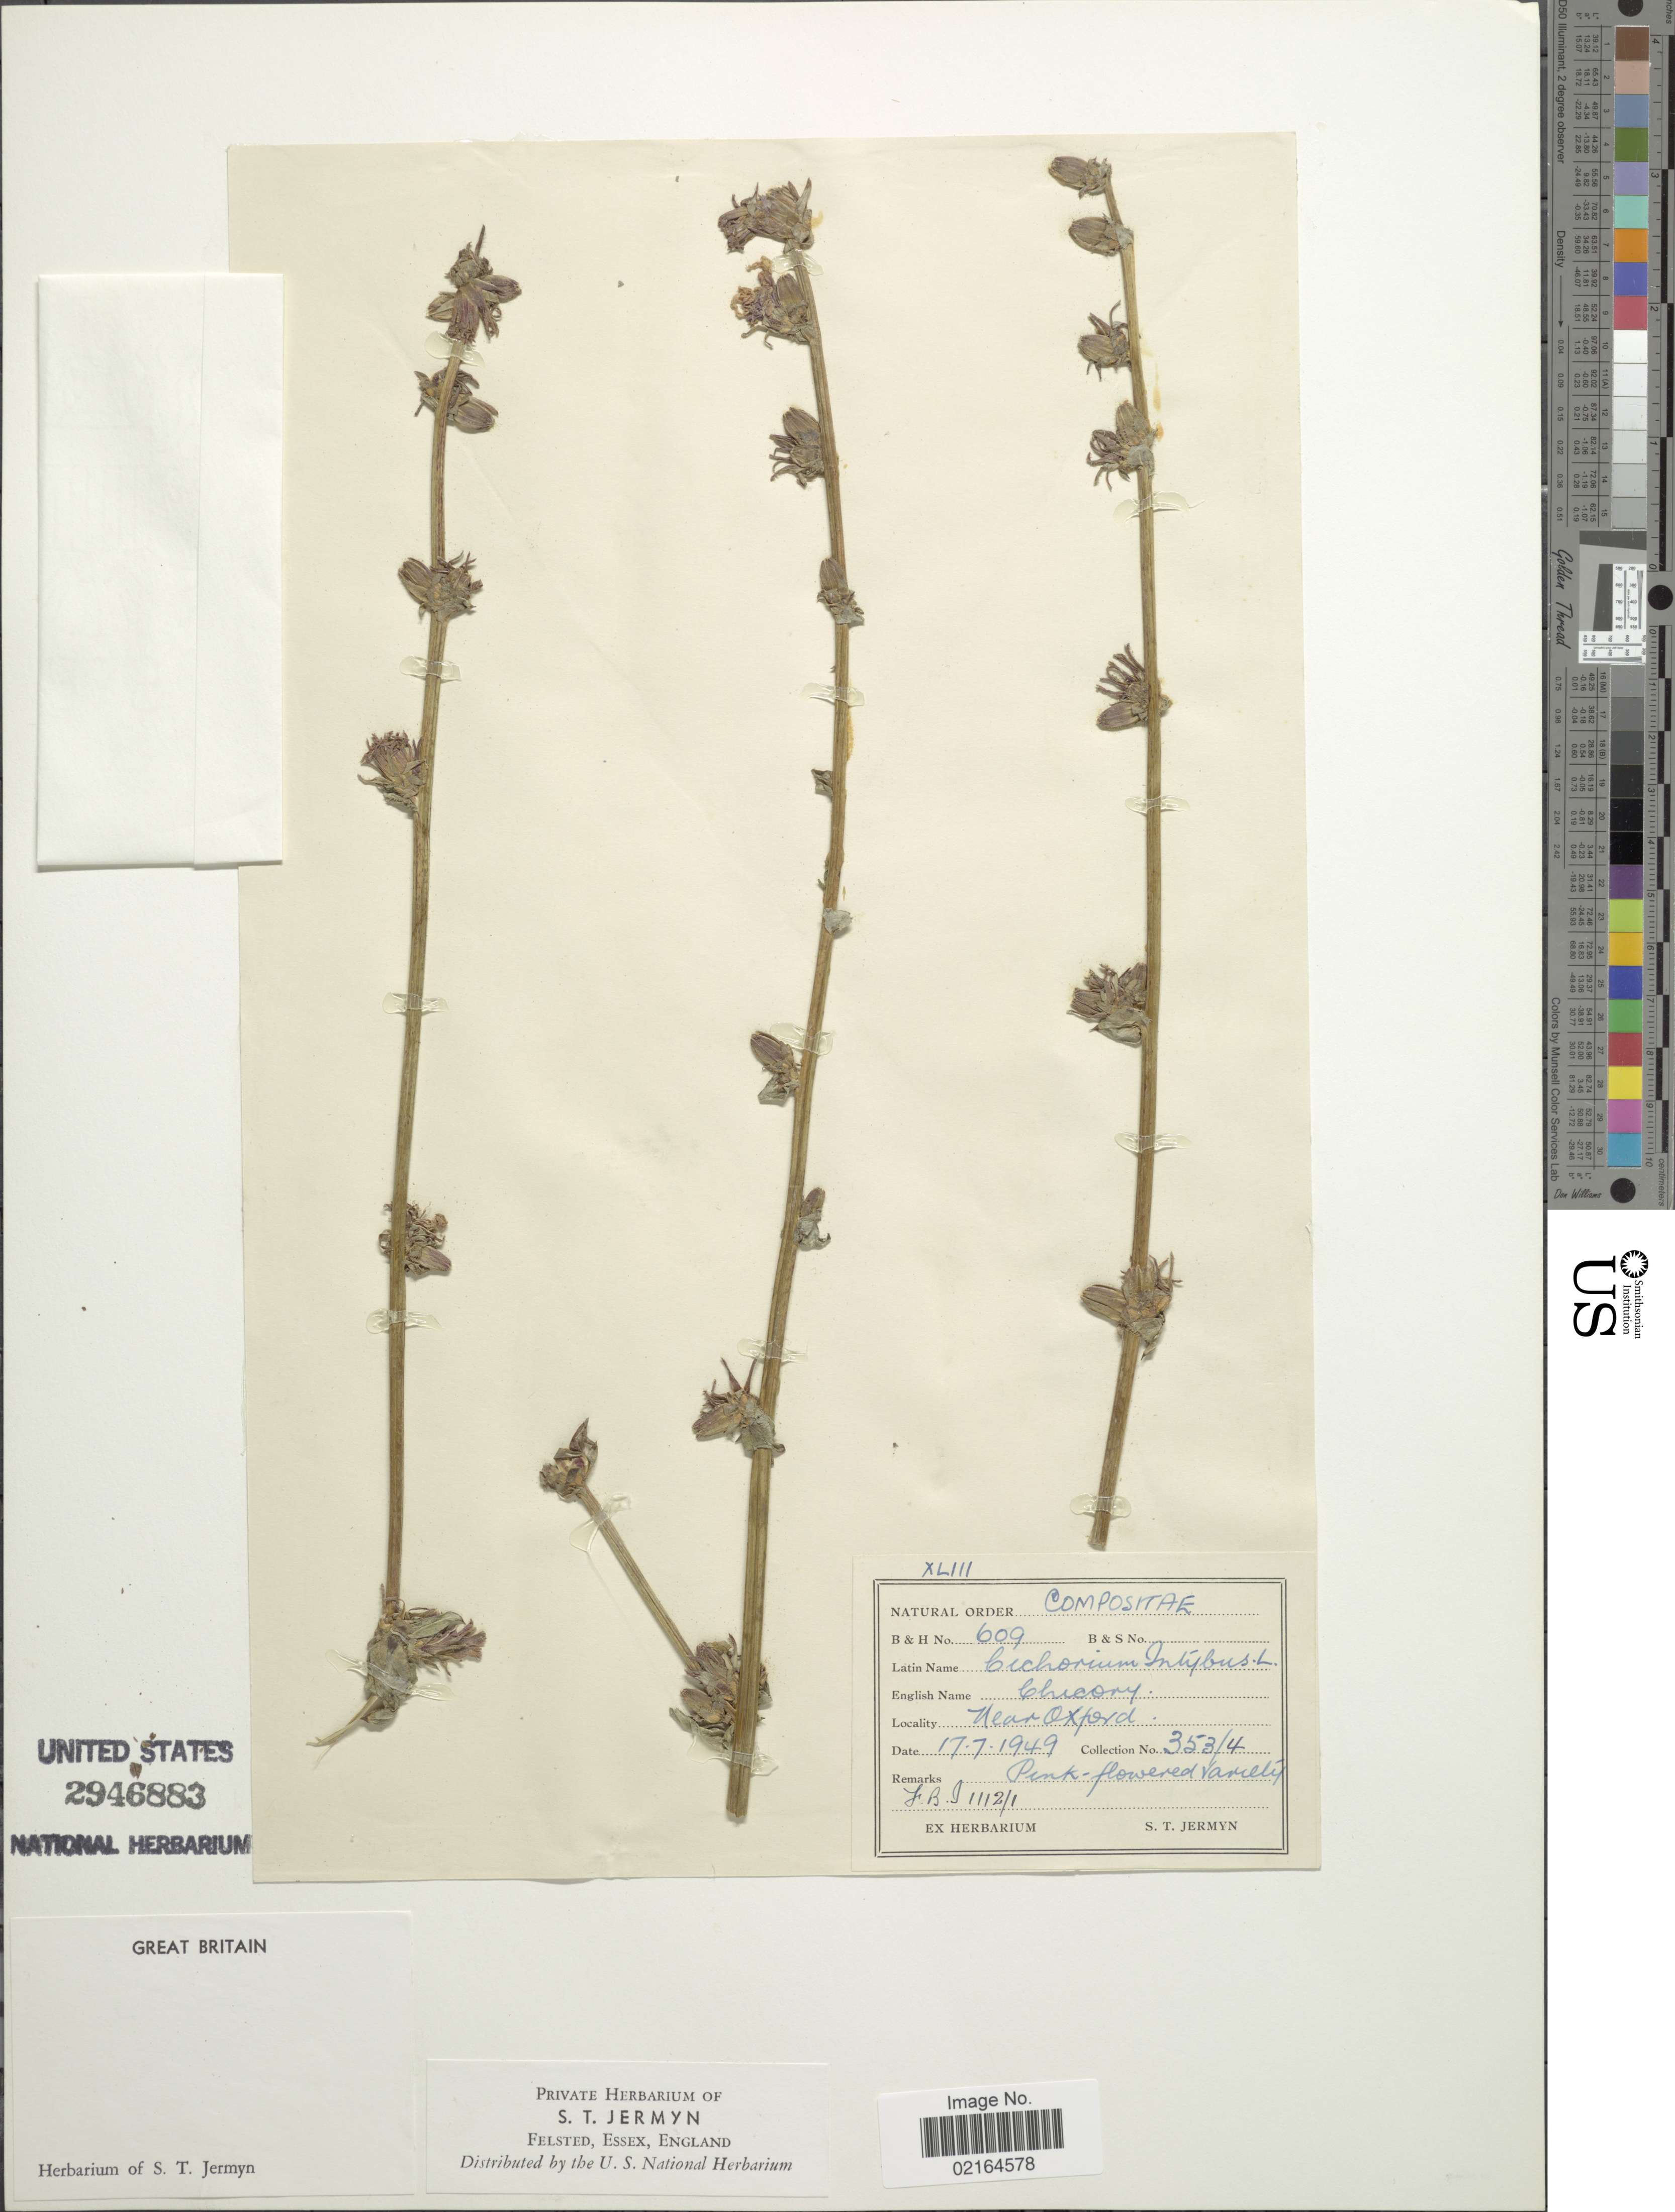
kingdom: Plantae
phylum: Tracheophyta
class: Magnoliopsida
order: Asterales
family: Asteraceae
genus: Cichorium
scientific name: Cichorium intybus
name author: L.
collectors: ex herb. S. T. Jermyn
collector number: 353/4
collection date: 1949-07-17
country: United Kingdom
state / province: England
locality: Great Britain, Near Oxford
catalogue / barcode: US 2946883